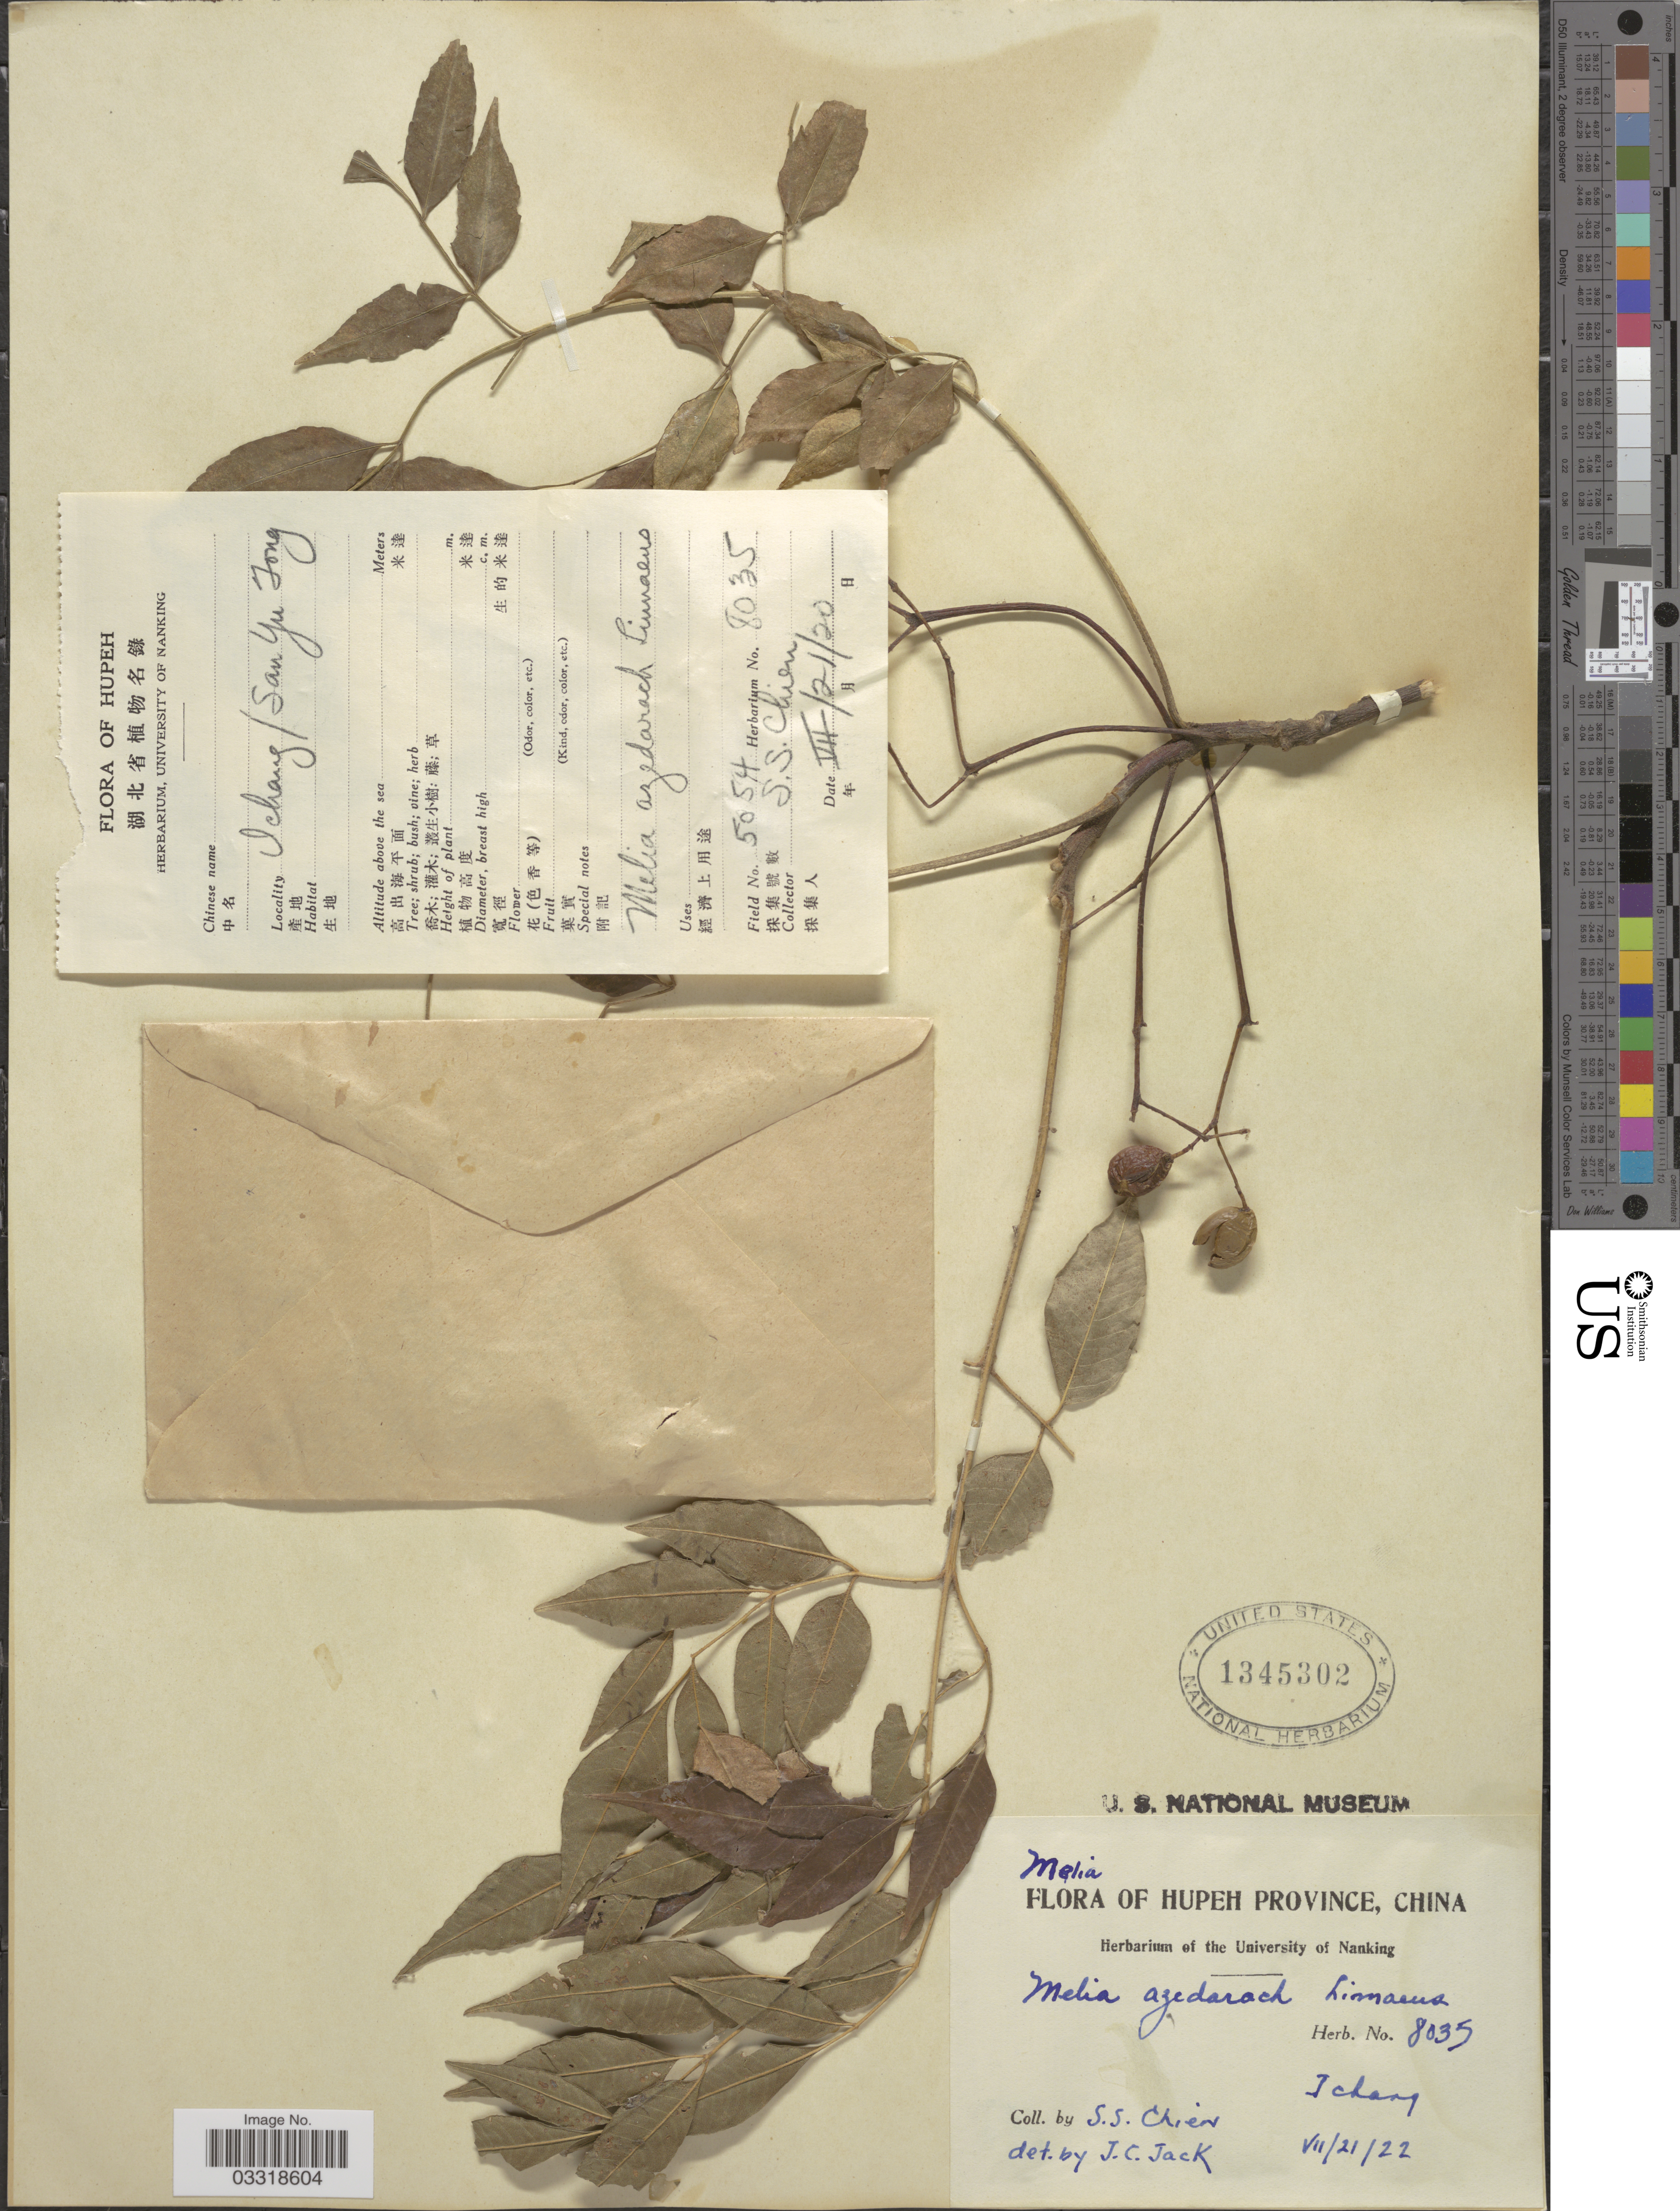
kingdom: Plantae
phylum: Tracheophyta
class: Magnoliopsida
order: Sapindales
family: Meliaceae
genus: Melia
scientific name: Melia azedarach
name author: L.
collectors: S. Chien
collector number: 8035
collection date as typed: Transcribed d/m/y: 21/7/20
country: China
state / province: Hubei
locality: Hupeh Province. Ichang / San Yu Tong.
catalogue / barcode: US 1345302